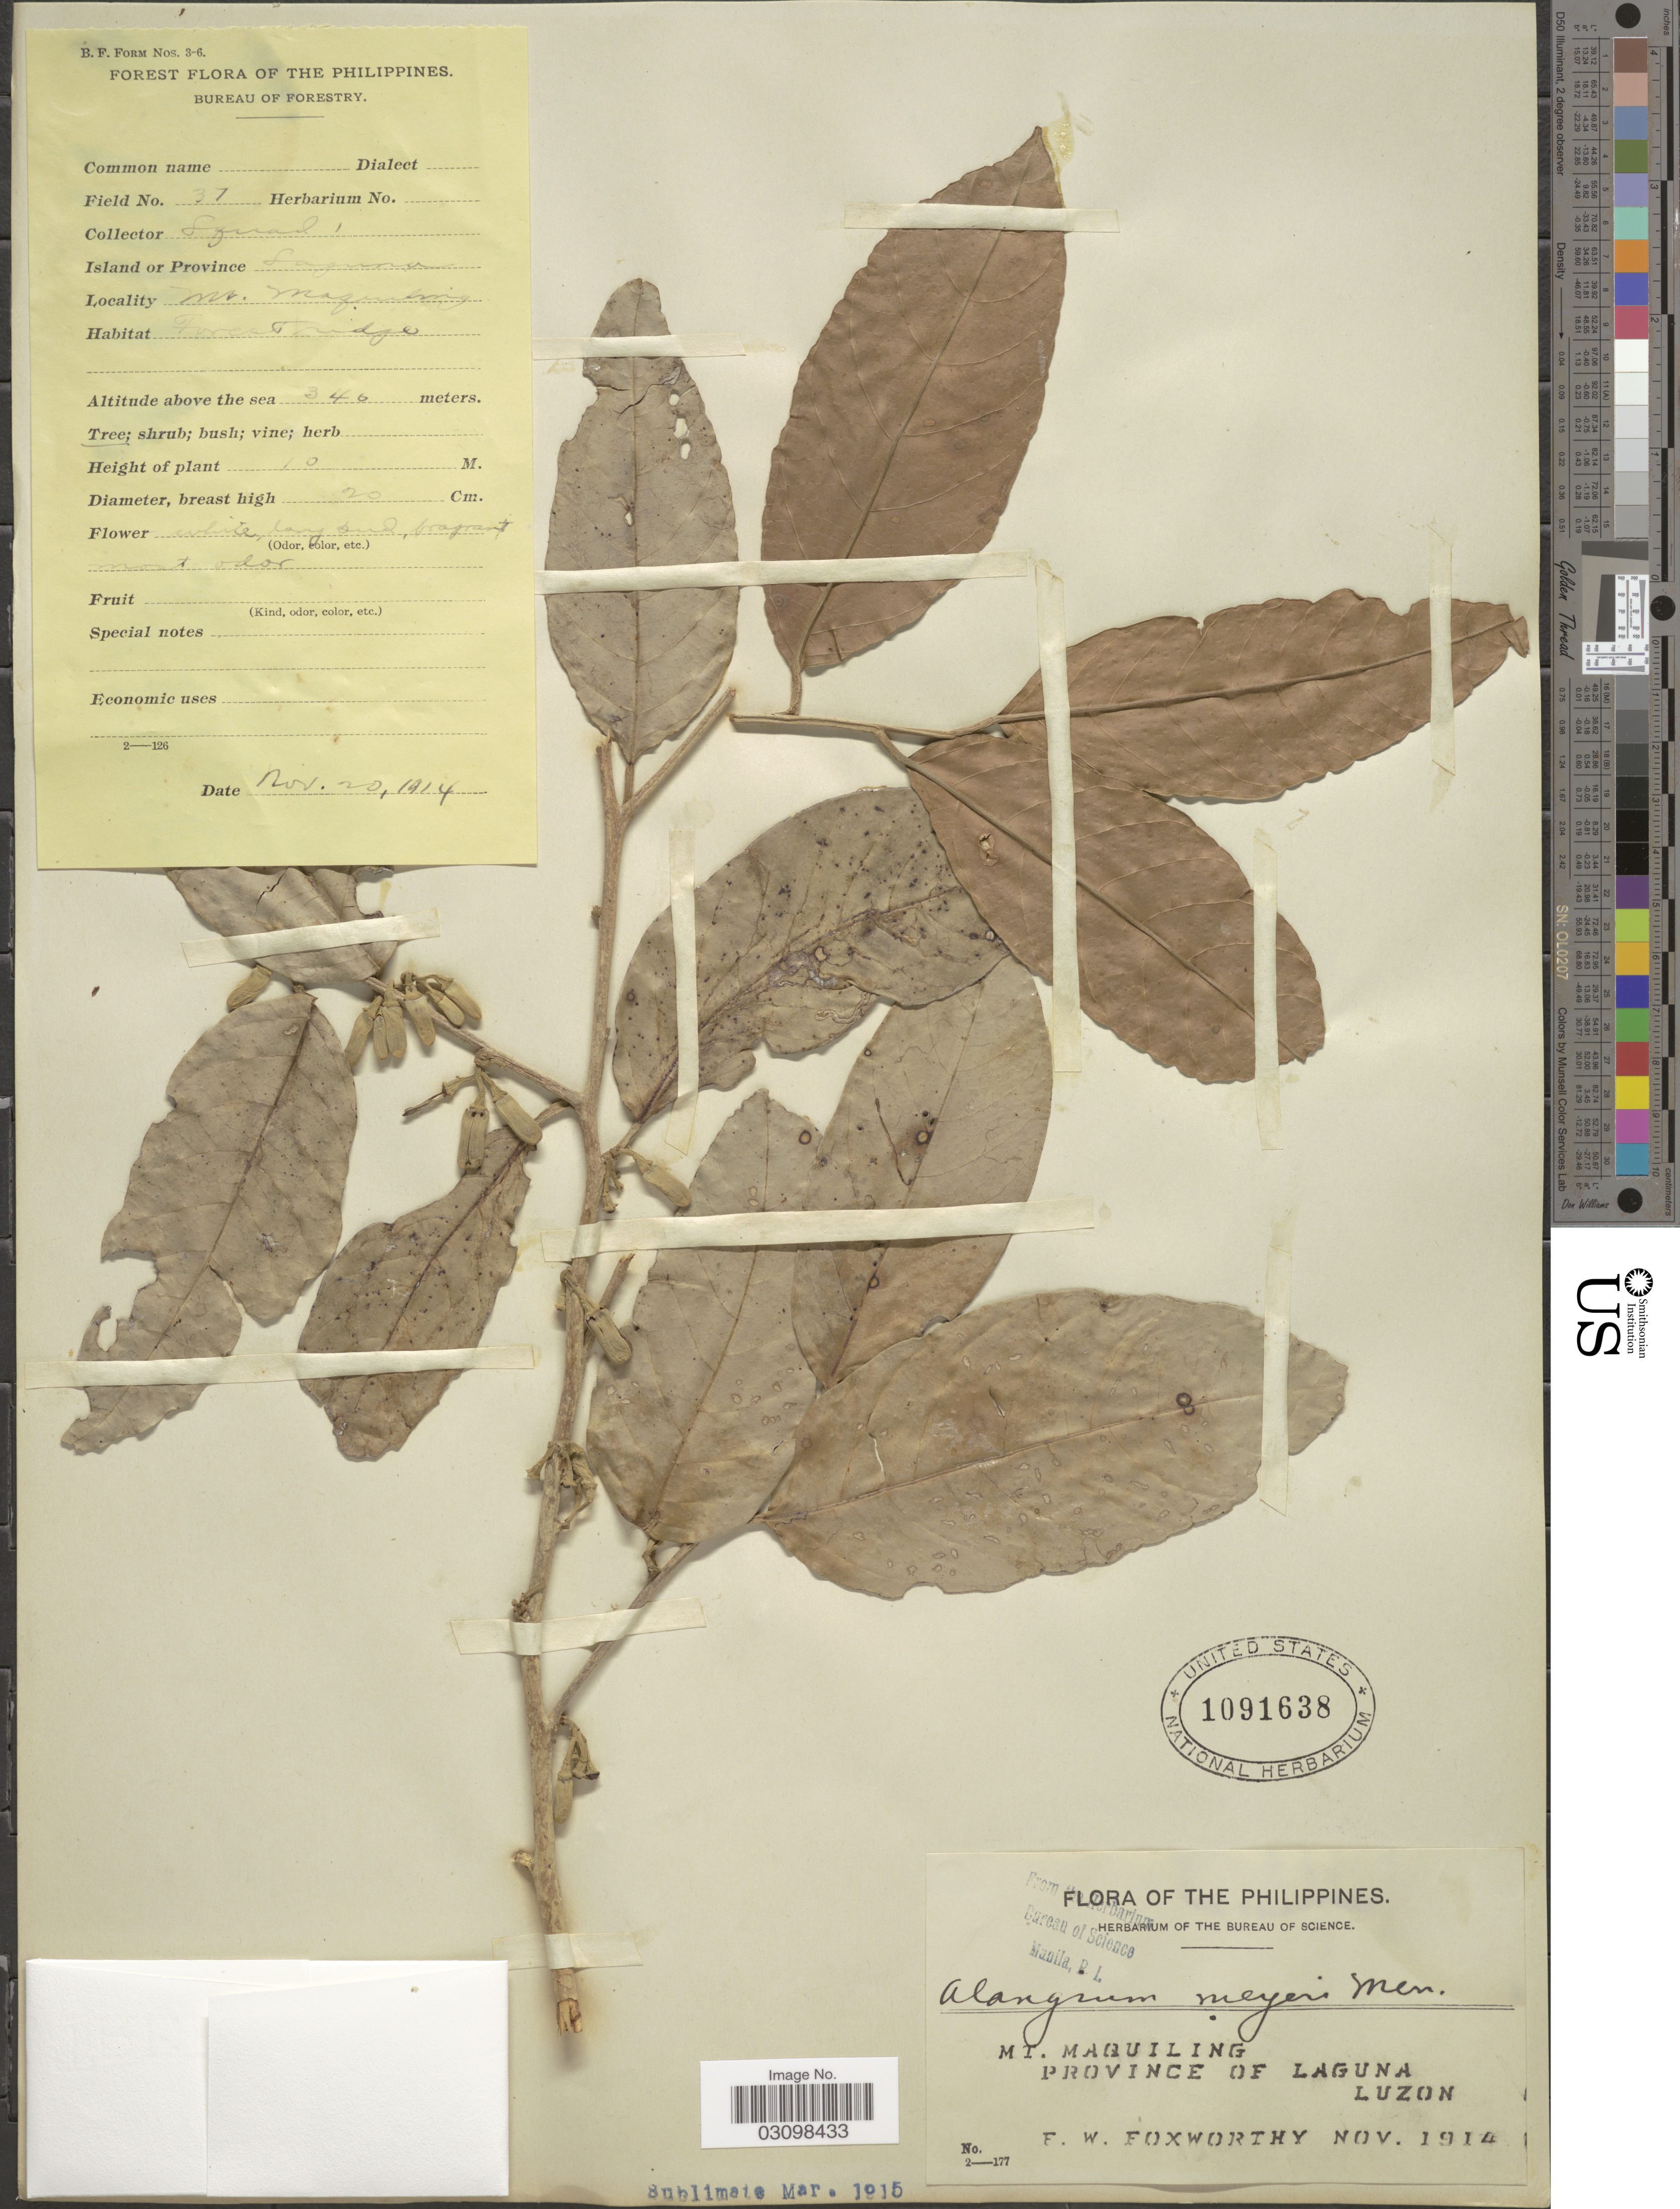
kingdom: Plantae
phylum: Tracheophyta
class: Magnoliopsida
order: Cornales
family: Cornaceae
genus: Alangium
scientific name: Alangium javanicum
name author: (Blume) Wangerin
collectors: F. W. Foxworthy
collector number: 37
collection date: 1914-11-20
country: Philippines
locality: Island or Province Laguna. Mt. Maquiling.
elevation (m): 340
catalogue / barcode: US 1091638